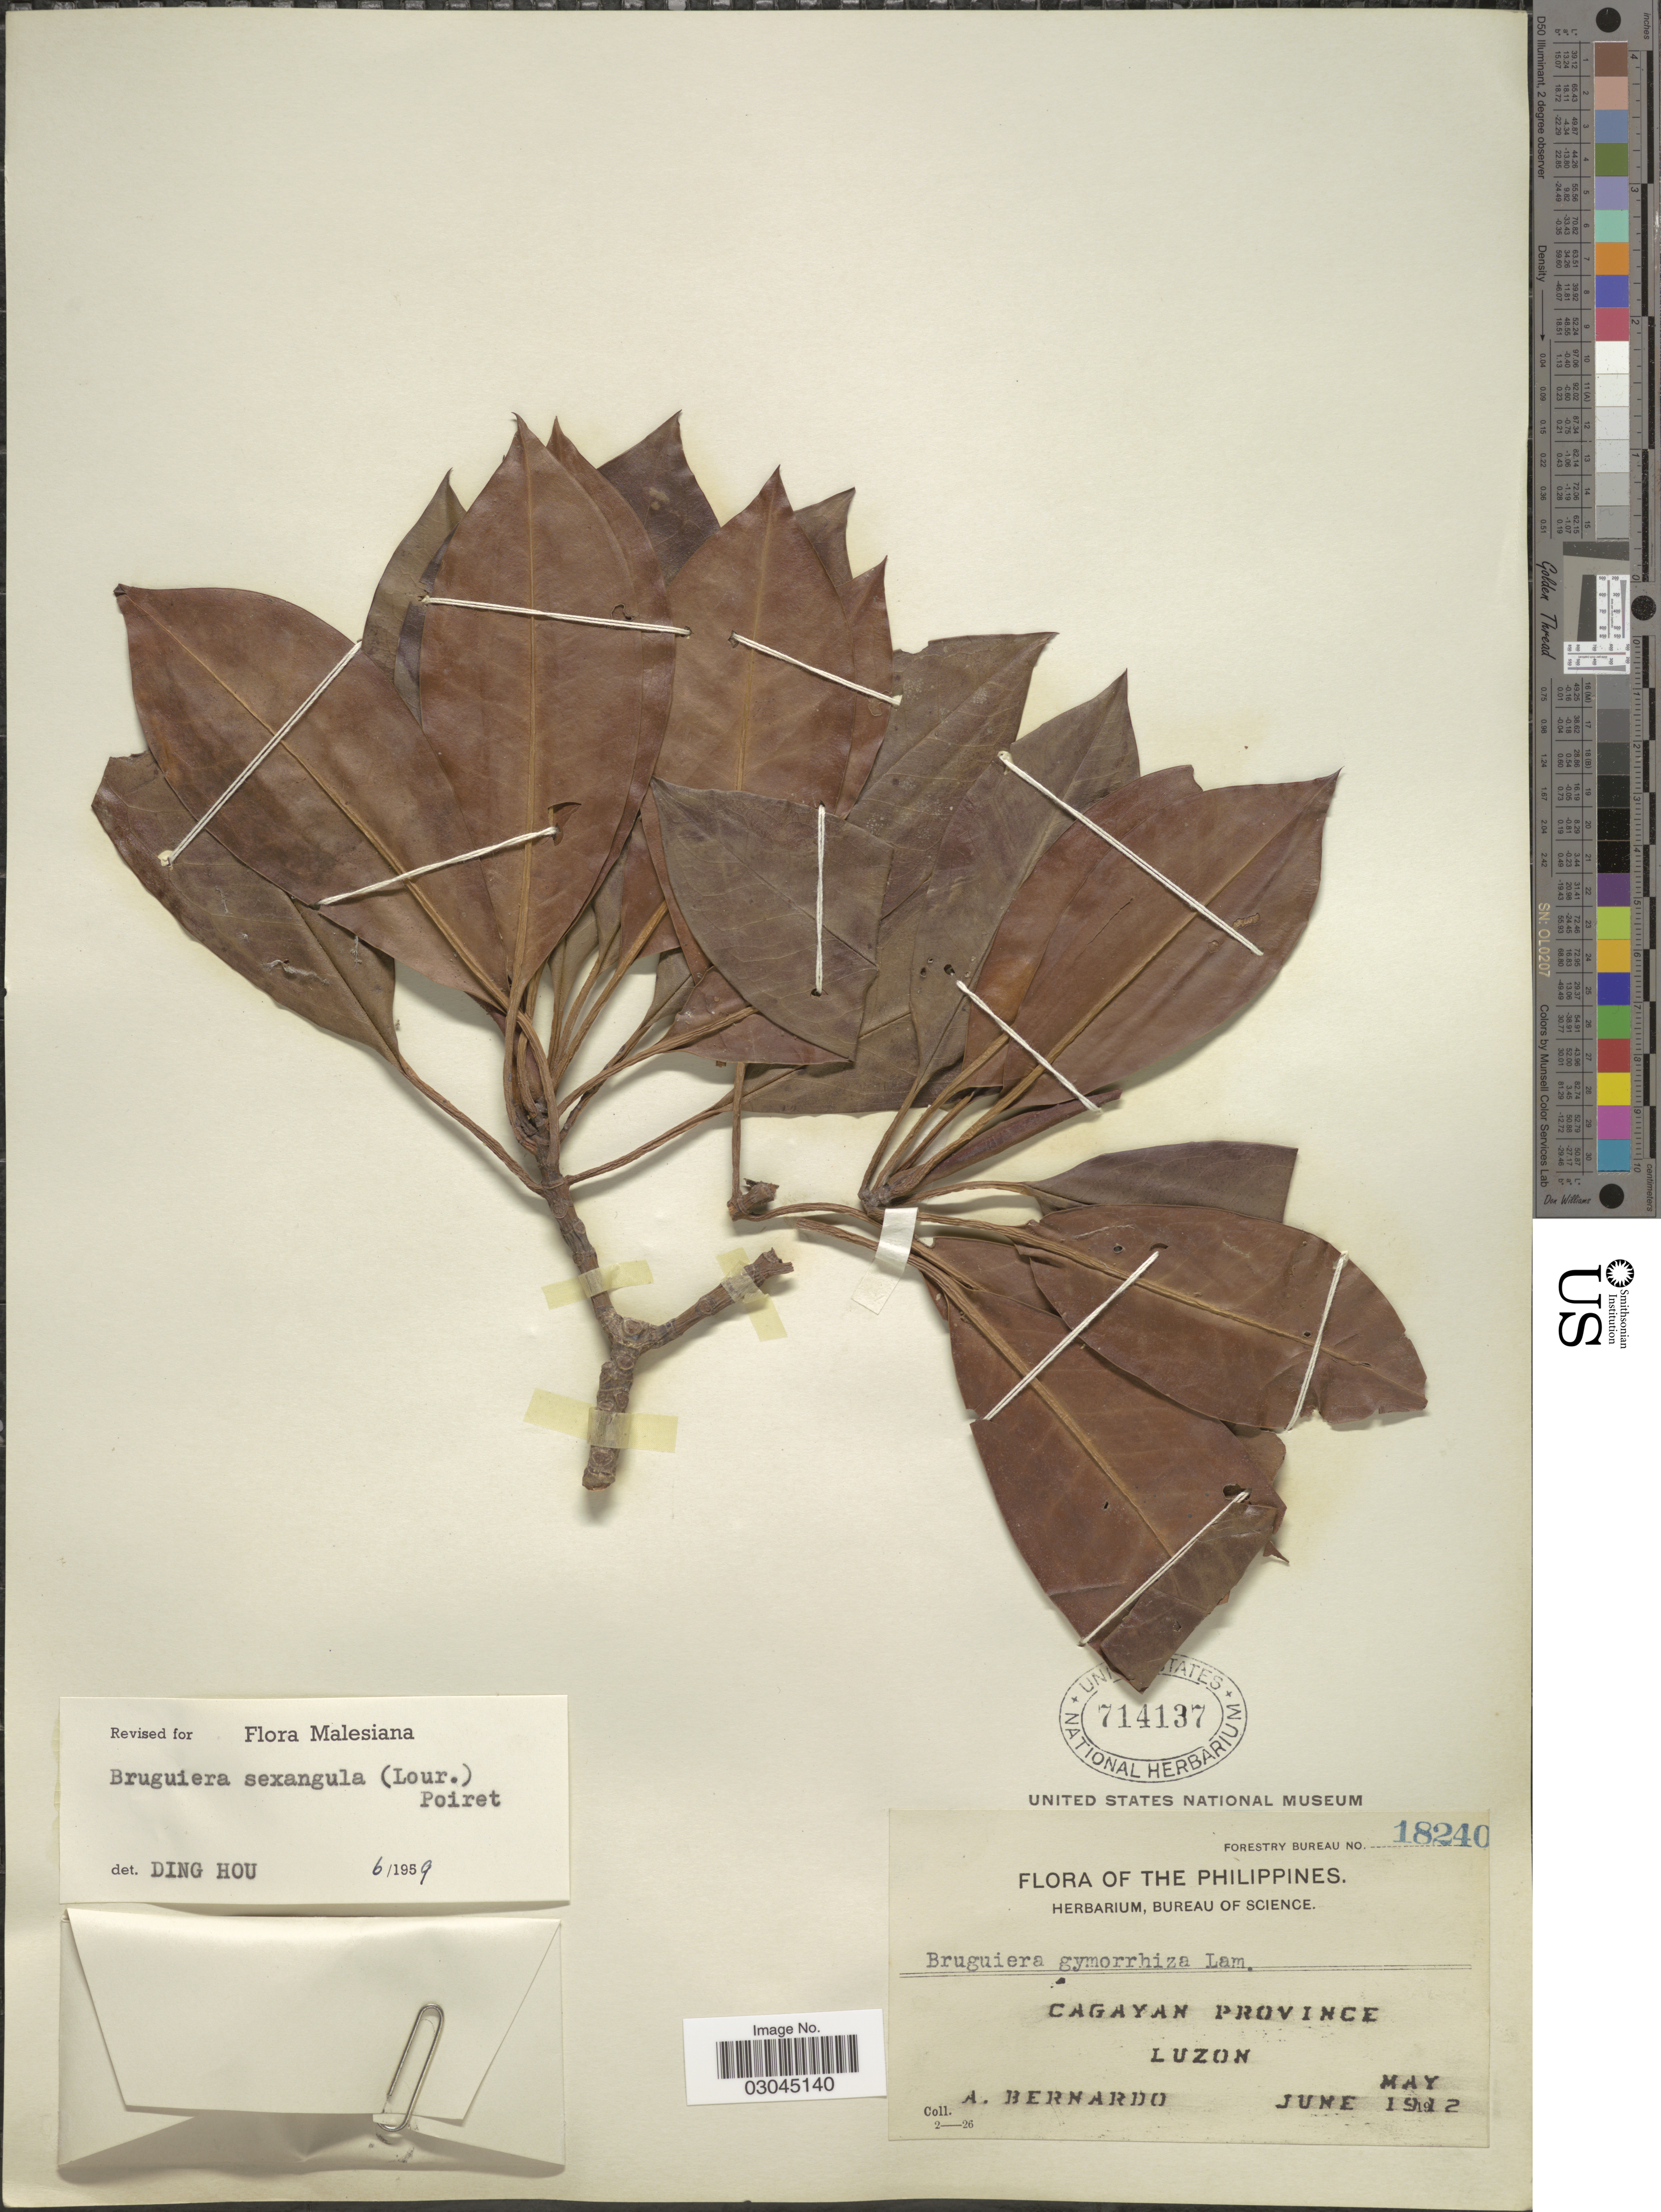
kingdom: Plantae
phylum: Tracheophyta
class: Magnoliopsida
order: Malpighiales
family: Rhizophoraceae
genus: Bruguiera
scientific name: Bruguiera sexangula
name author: (Lour.) Poir.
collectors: A. Bernardo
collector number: Forestry Bureau 18240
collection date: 1912-05/1912-06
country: Philippines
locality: Cagayan Province. Luzon.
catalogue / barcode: US 714137